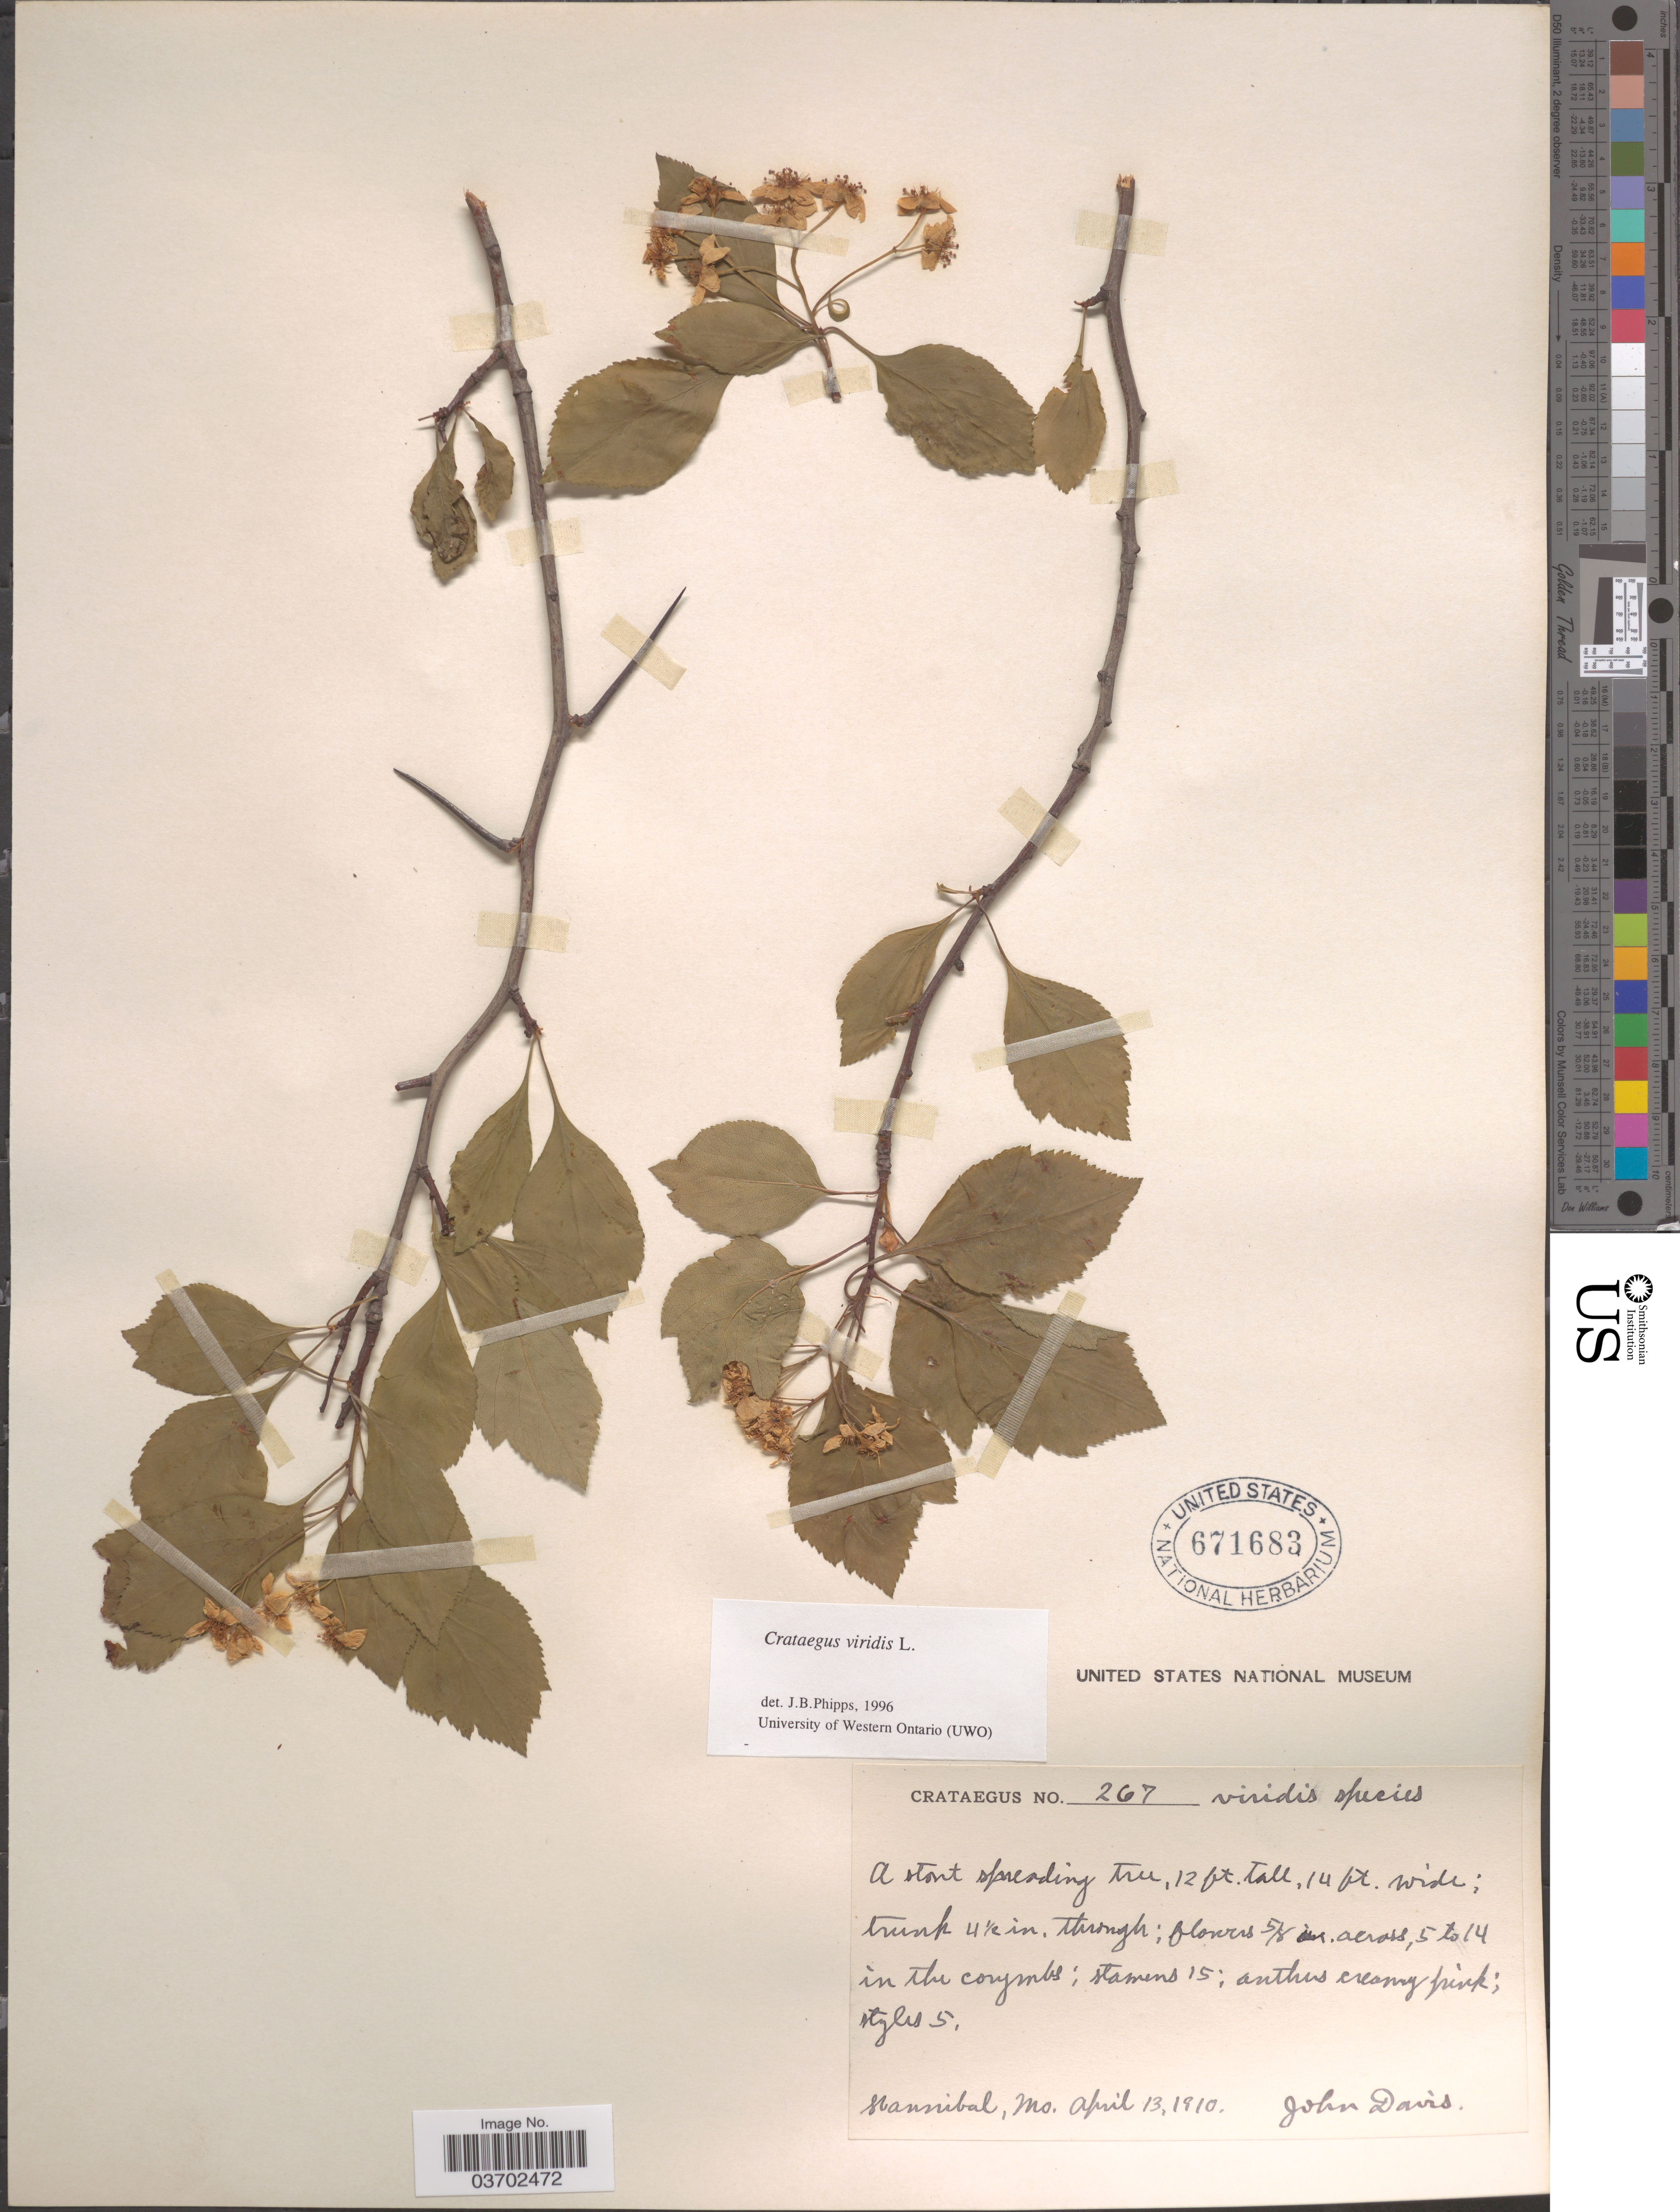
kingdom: Plantae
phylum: Tracheophyta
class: Magnoliopsida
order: Rosales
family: Rosaceae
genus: Crataegus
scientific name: Crataegus viridis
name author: L.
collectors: J. Davis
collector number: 267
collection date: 1910-04-13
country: United States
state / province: Missouri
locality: Hannibal.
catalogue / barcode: US 671683